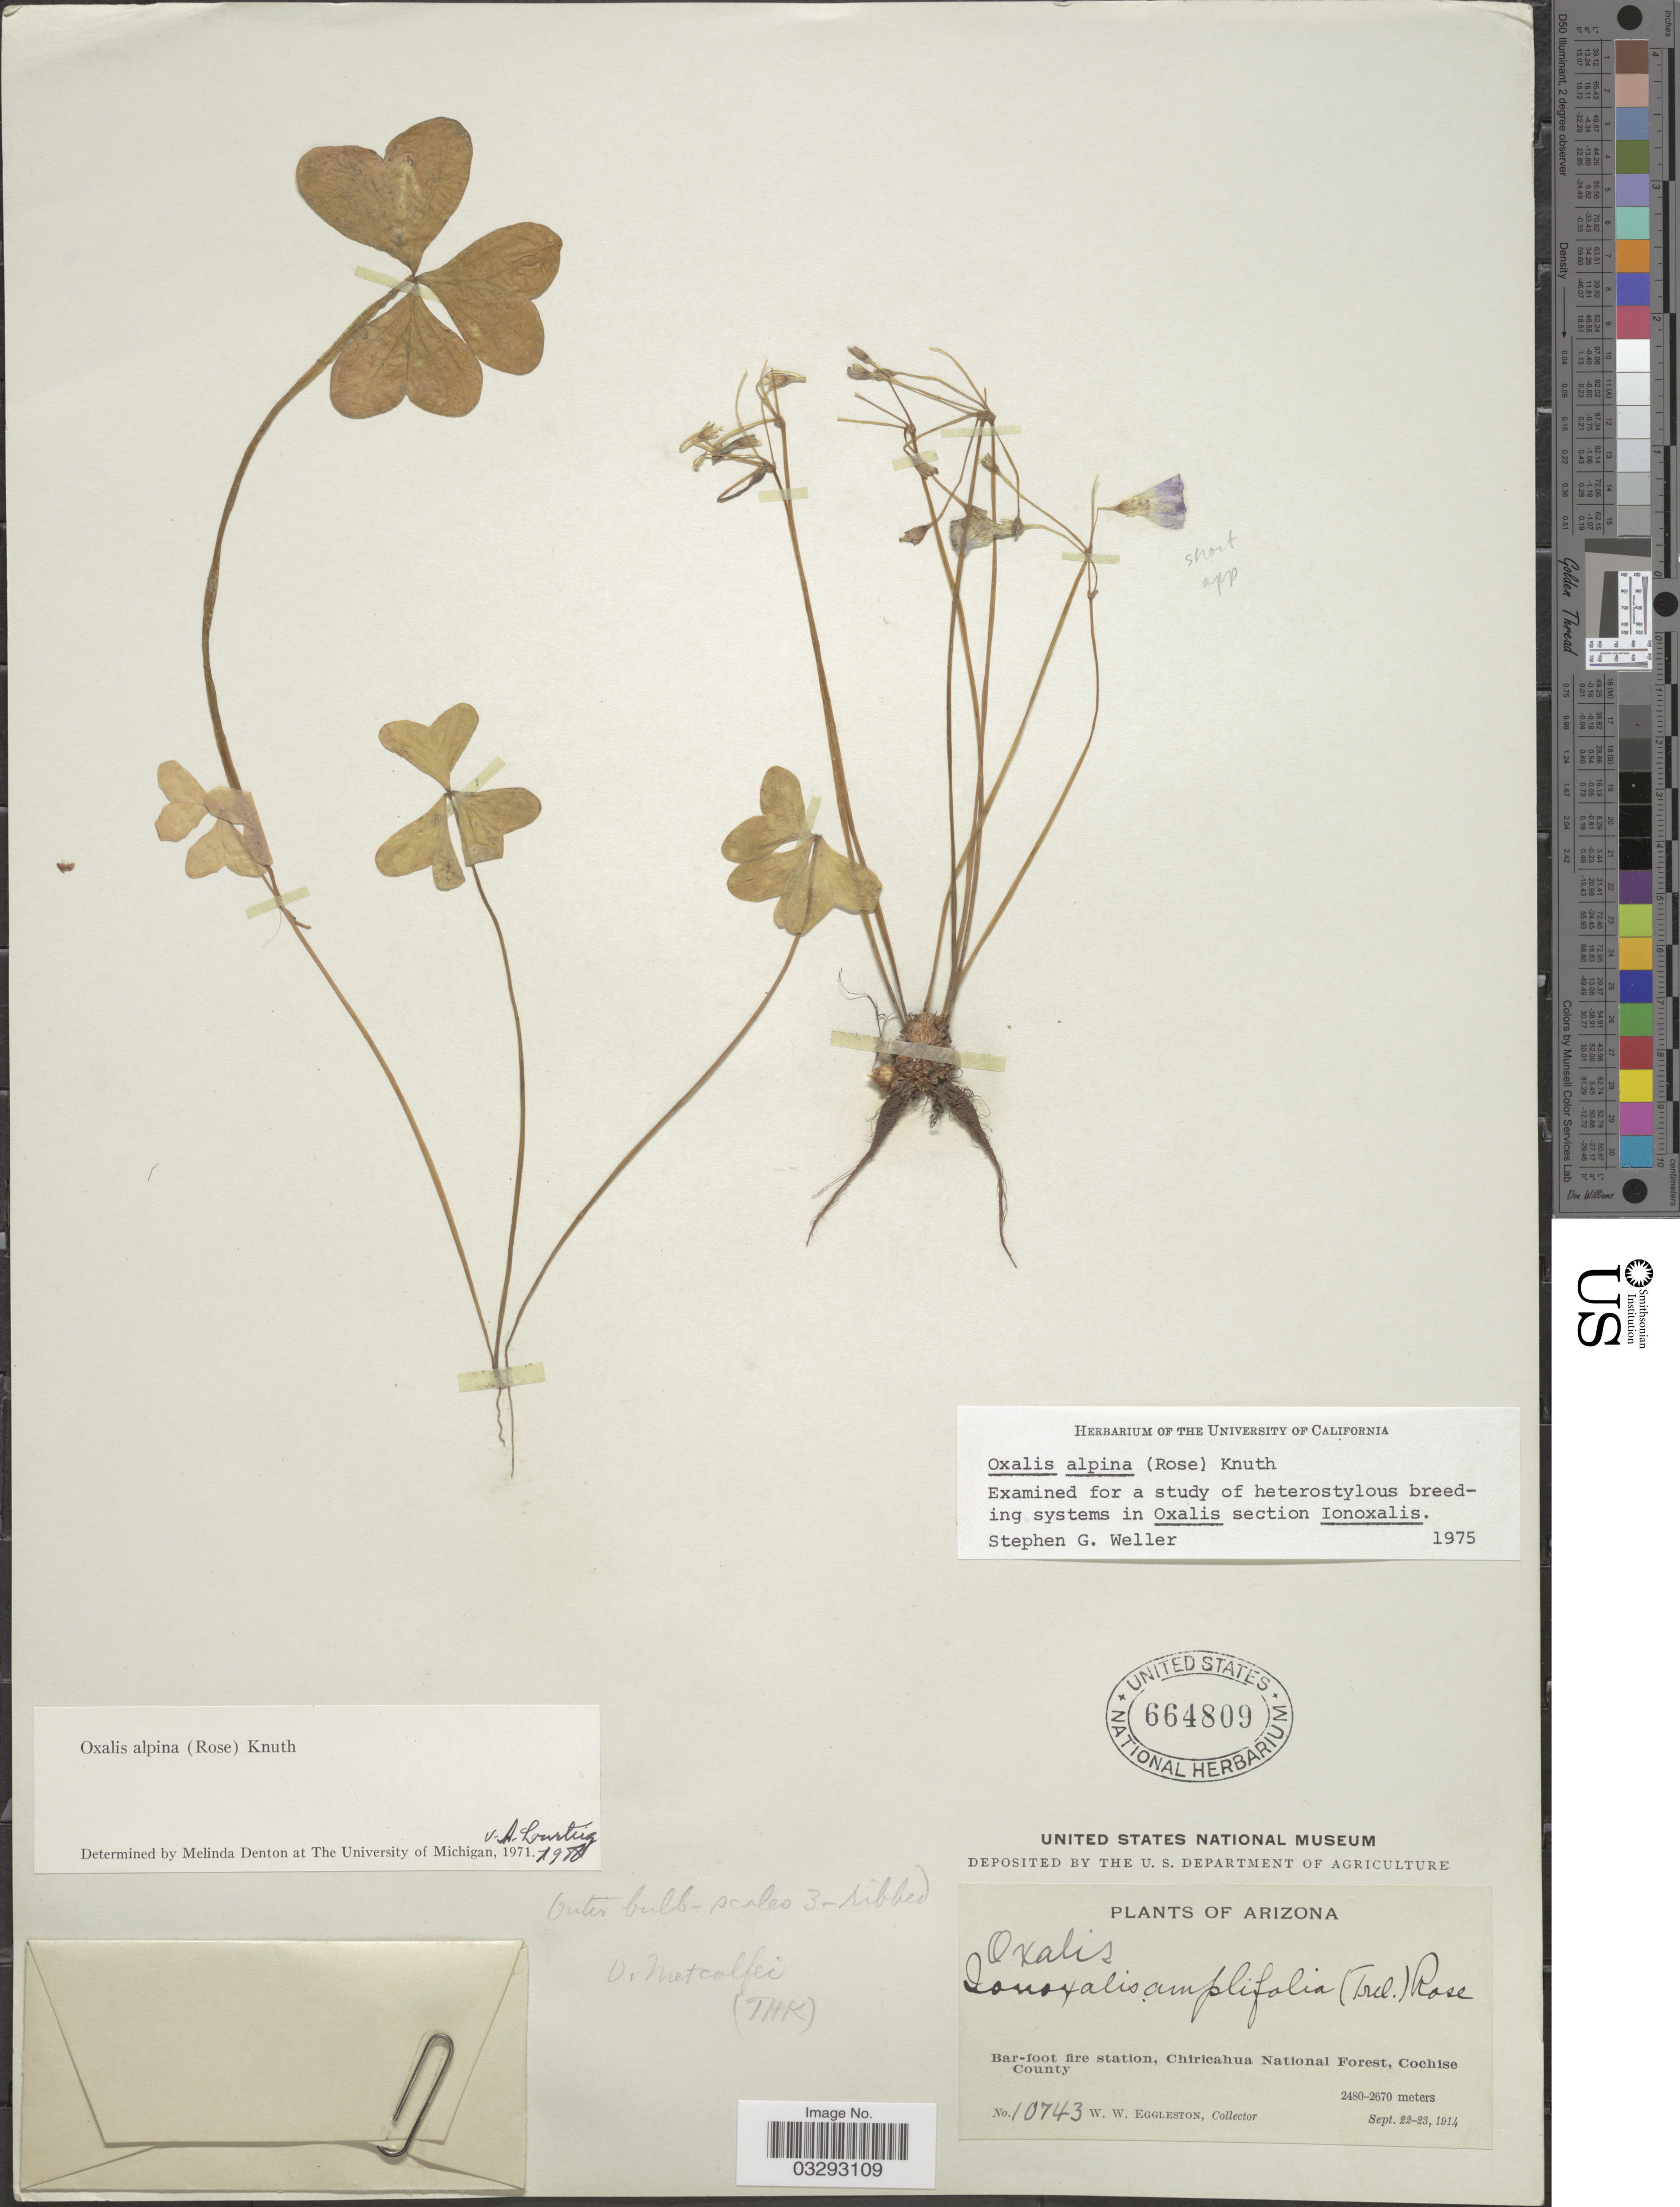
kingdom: Plantae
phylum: Tracheophyta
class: Magnoliopsida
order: Oxalidales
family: Oxalidaceae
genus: Oxalis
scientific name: Oxalis alpina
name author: (Rose) R. Knuth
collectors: W. W. Eggleston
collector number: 10743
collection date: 1914-09-22/1914-09-23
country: United States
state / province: Arizona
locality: Bar-foot fire station, Chiricahua National Forest, Cochise County.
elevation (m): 2480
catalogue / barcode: US 664809